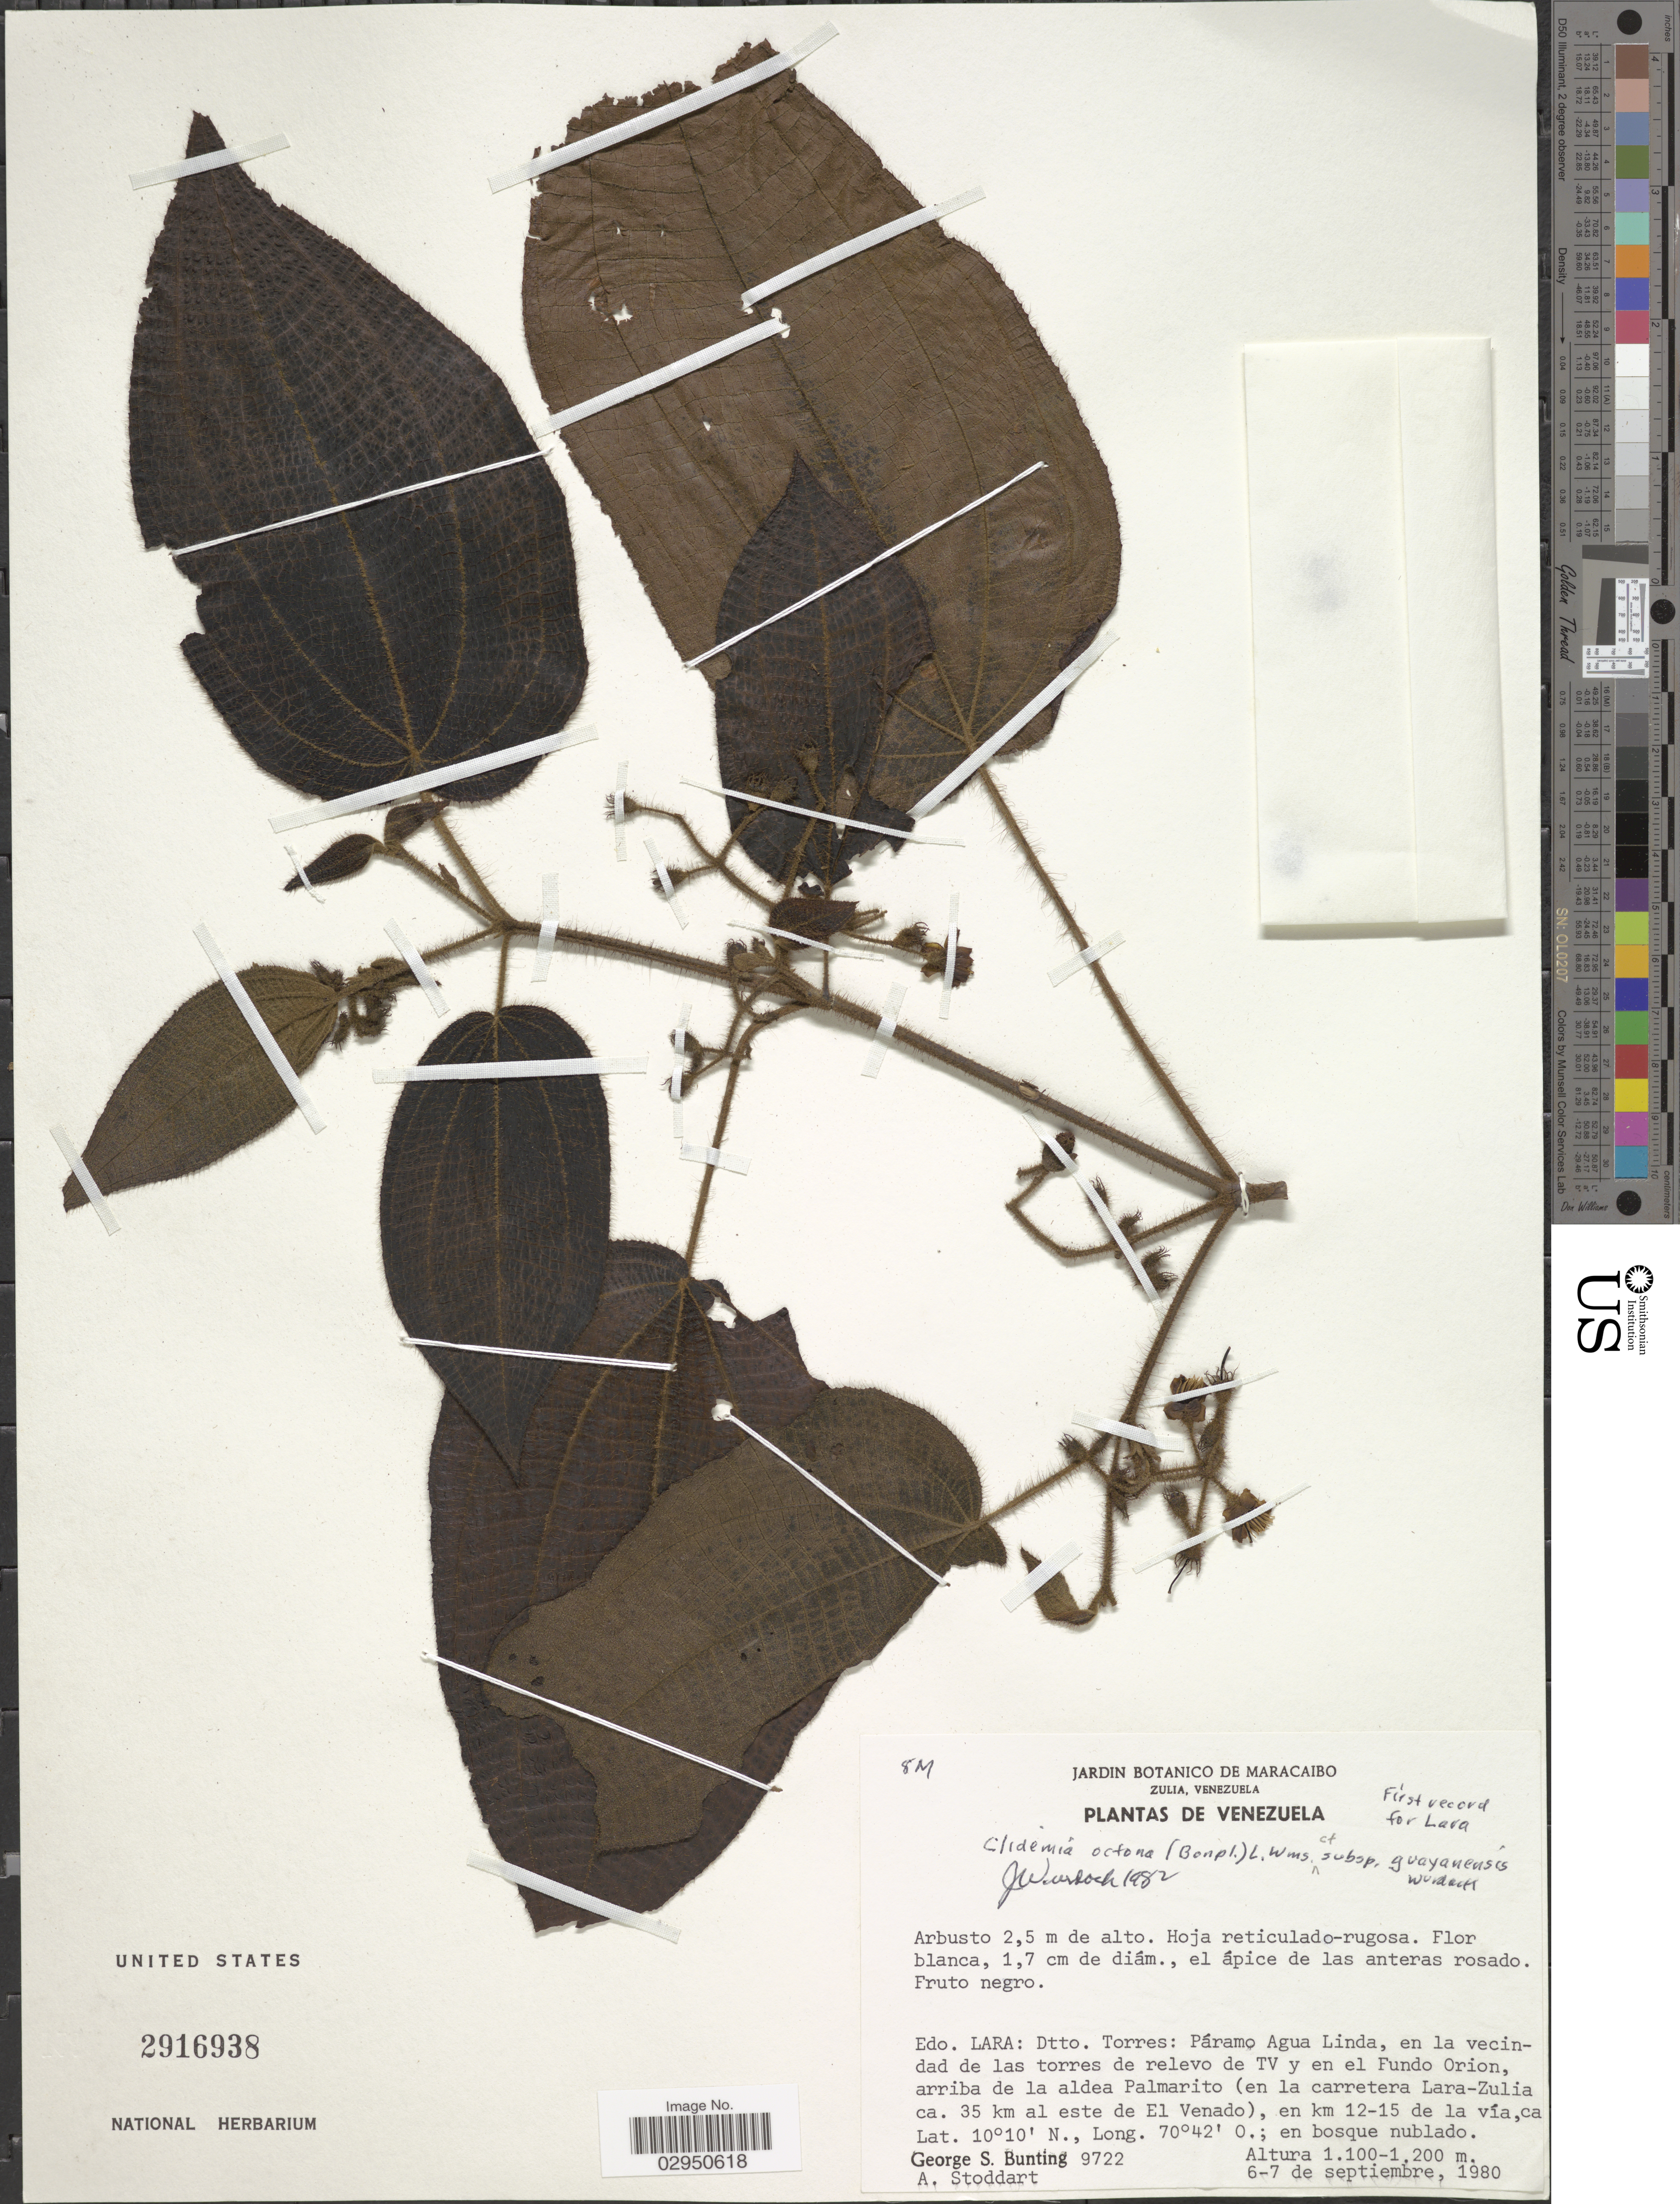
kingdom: Plantae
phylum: Tracheophyta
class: Magnoliopsida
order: Myrtales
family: Melastomataceae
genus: Clidemia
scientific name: Clidemia octona subsp. guayanensis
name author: Wurdack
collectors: G. S. Bunting & A. Stoddart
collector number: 9722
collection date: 1980-09-06/1980-09-07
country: Venezuela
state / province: Lara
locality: Dtto. Torres: Páramo Agua Linda, en la vecindad de las torres de relevo de TV y en el Fundo Orion, arriba de la aldea Palmarito (en la carretera Lara-Zulia ca. 35 km al este de El Venado), en km 12-15.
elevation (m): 1100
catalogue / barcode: US 2916938